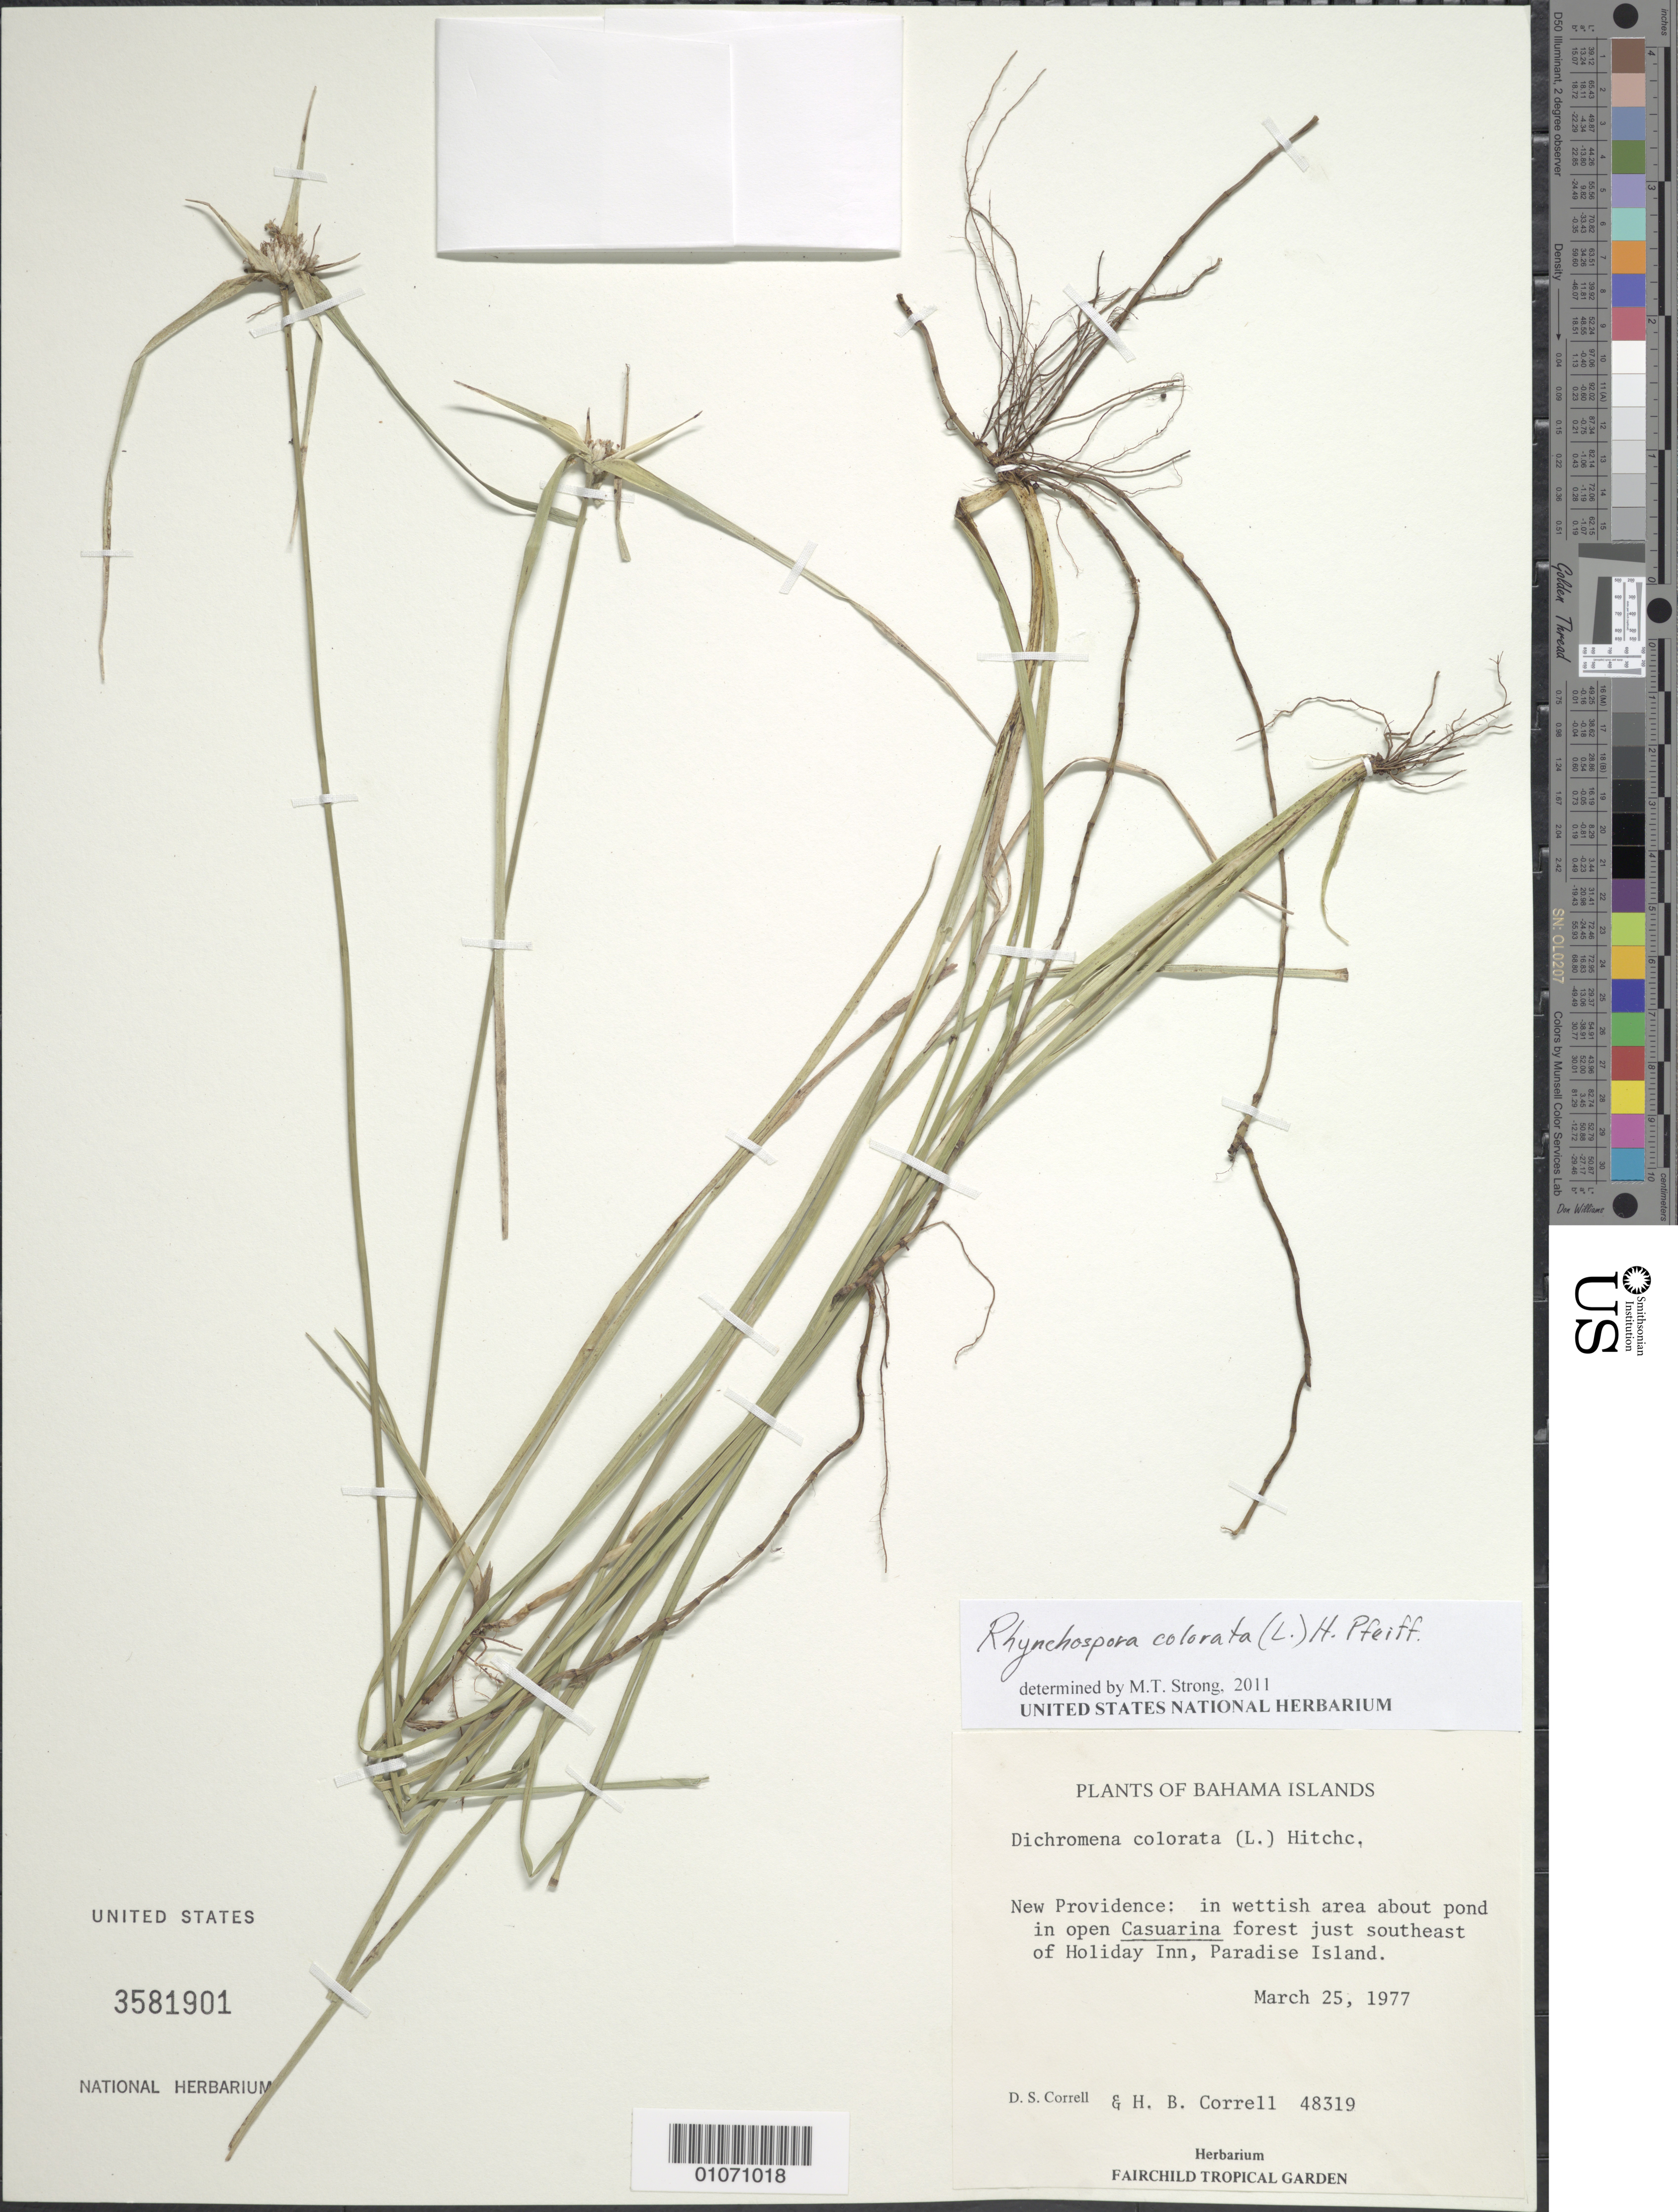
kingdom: Plantae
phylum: Tracheophyta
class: Liliopsida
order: Poales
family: Cyperaceae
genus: Rhynchospora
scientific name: Rhynchospora colorata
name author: (L.) H. Pfeiff.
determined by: Strong, M. T., (US), Smithsonian Institution - National Museum of Natural History (UNITED STATES)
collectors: D. S. Correll & H. Correll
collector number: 48319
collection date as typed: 25 Mar 1977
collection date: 1977-03-25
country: Bahamas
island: New Providence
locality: Holiday Inn, just SE of; Paradise Island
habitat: In wettish area about pond in open Casuarina forest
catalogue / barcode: US 3581901